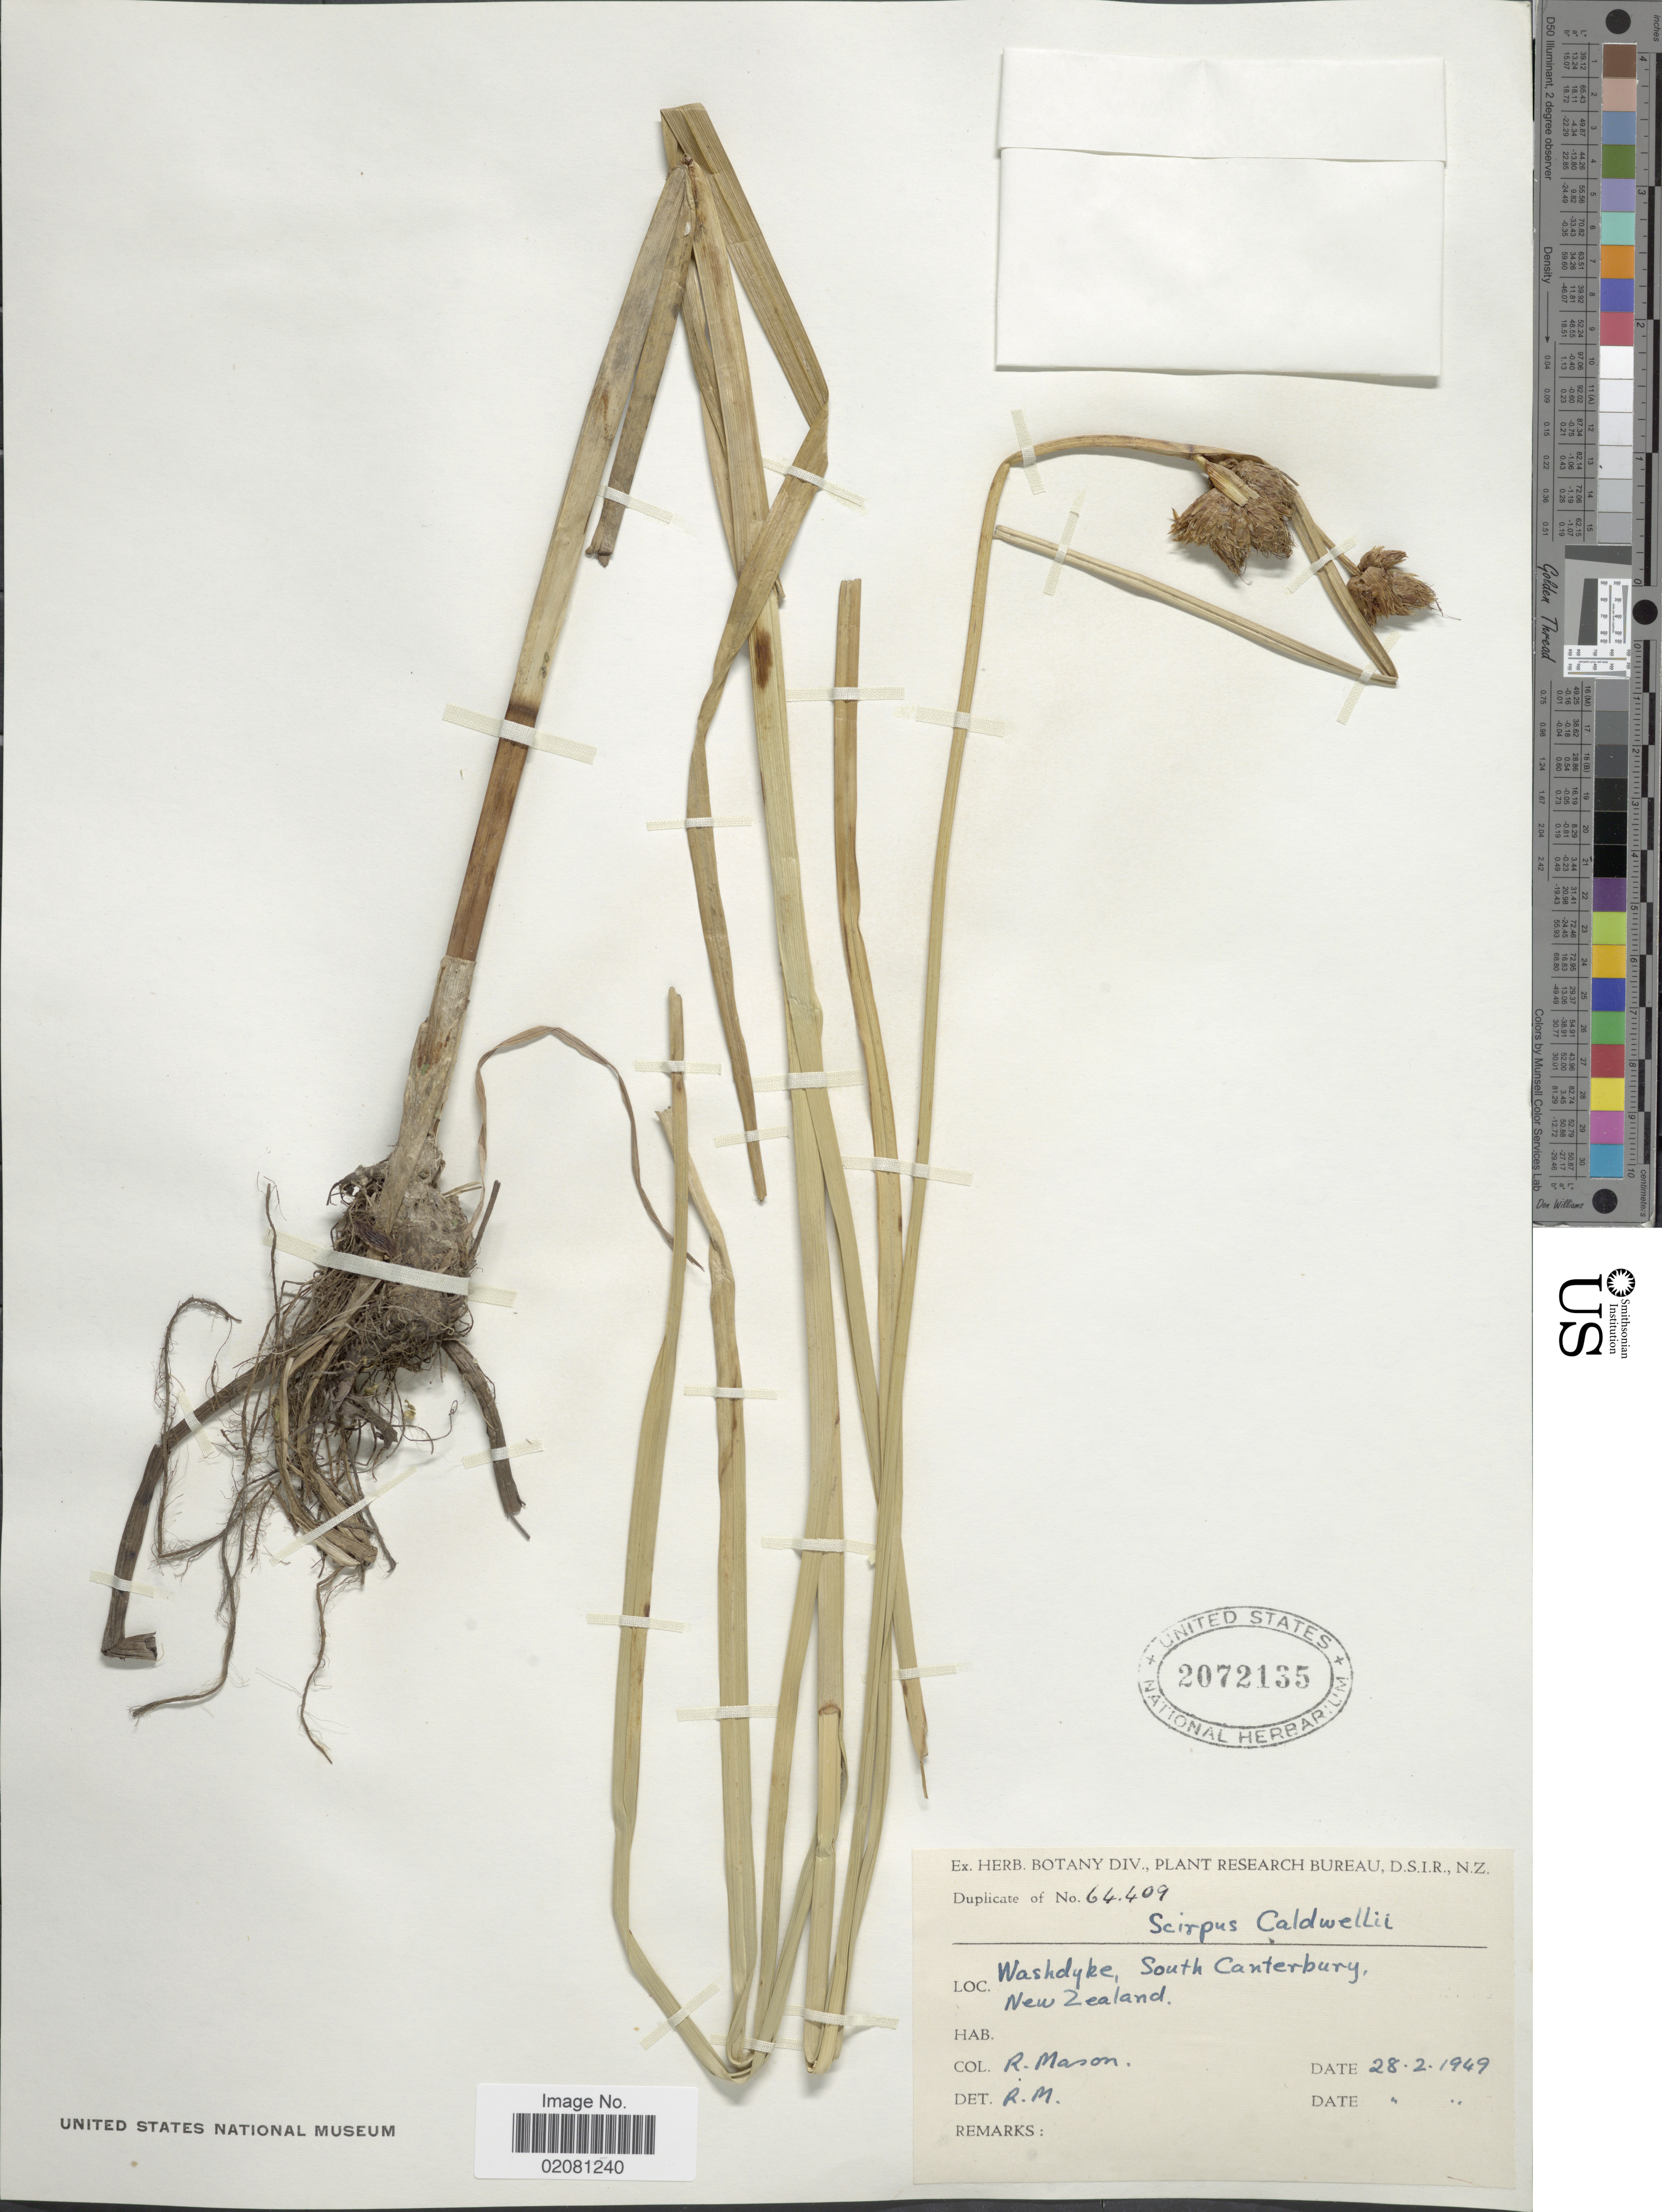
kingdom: Plantae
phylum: Tracheophyta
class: Liliopsida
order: Poales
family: Cyperaceae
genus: Bolboschoenus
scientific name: Bolboschoenus caldwellii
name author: (V.J. Cook) Soják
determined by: Strong, Mark T., (BOT), Smithsonian Institution - National Museum of Natural History (UNITED STATES)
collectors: R. Mason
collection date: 1949-02-28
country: New Zealand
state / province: Canterbury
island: South Island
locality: Washdyke, South Canterbury.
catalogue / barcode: US 2072135